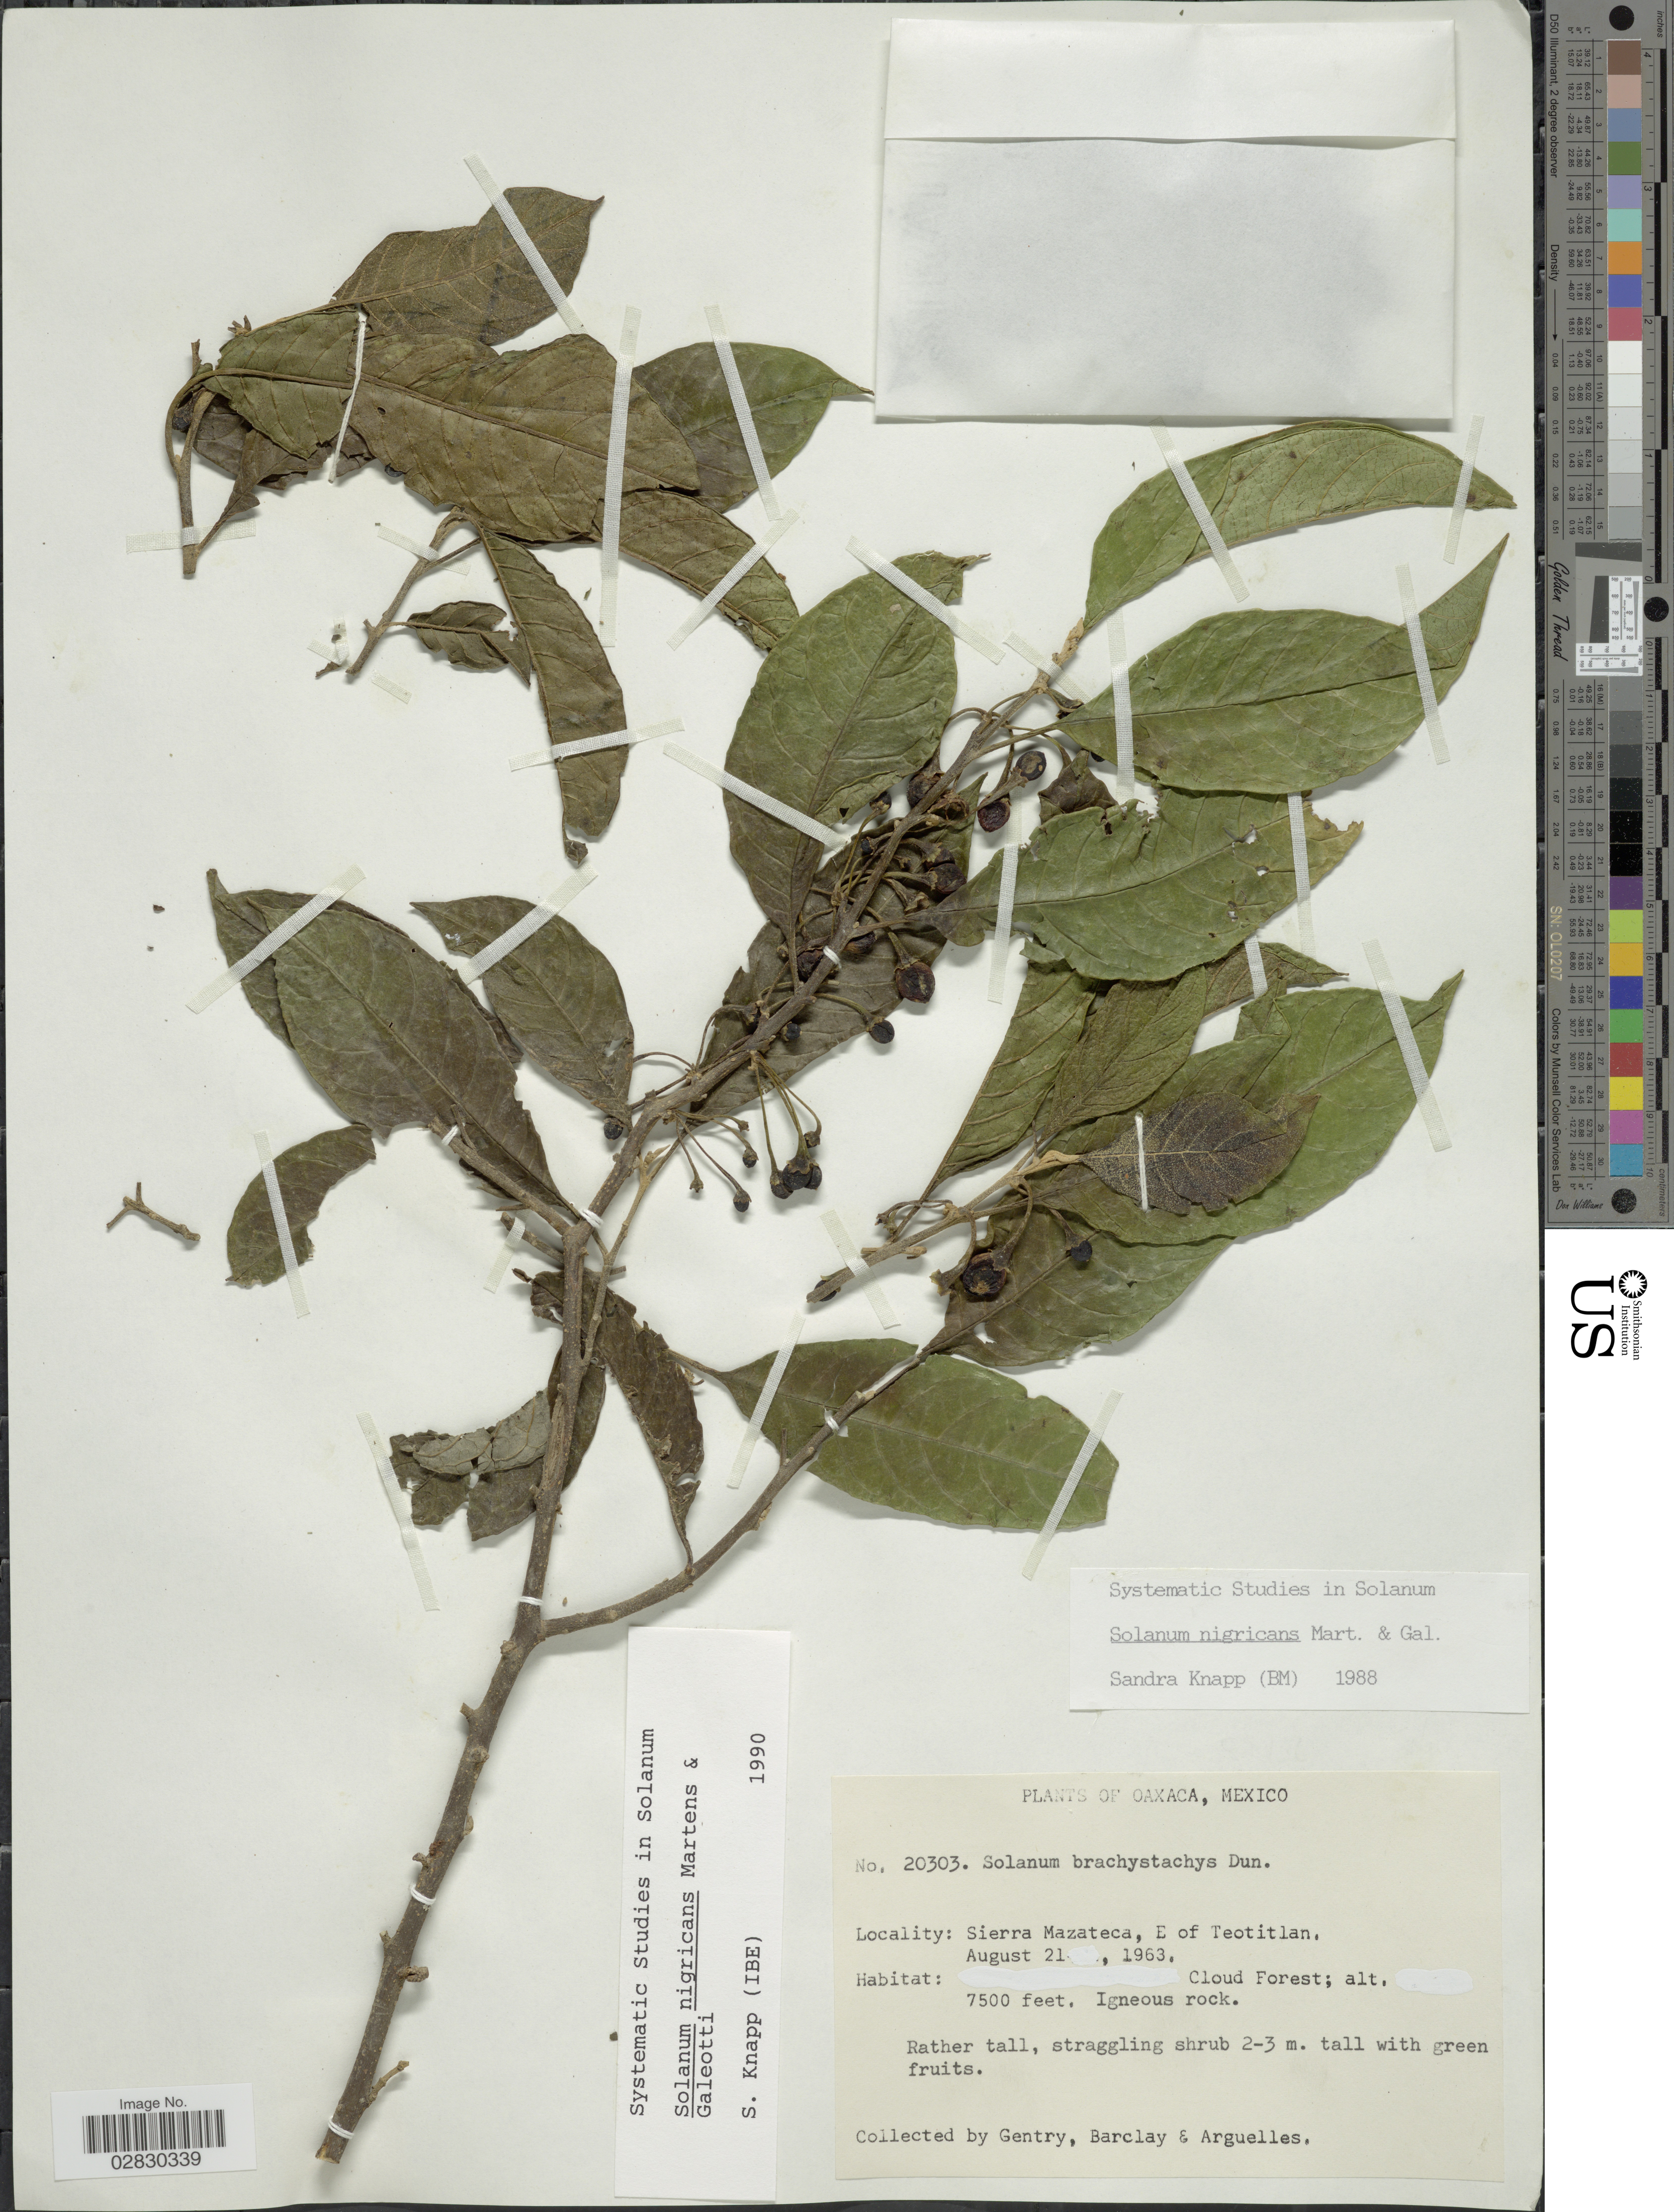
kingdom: Plantae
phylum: Tracheophyta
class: Magnoliopsida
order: Solanales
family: Solanaceae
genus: Solanum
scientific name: Solanum nigricans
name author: M. Martens & Galeotti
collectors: Gentry, --, -- Barclay & Arguelles, --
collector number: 20303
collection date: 1963-08-21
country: Mexico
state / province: Oaxaca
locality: Sierra Mazateca, E of Teotitlan.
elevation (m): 2286